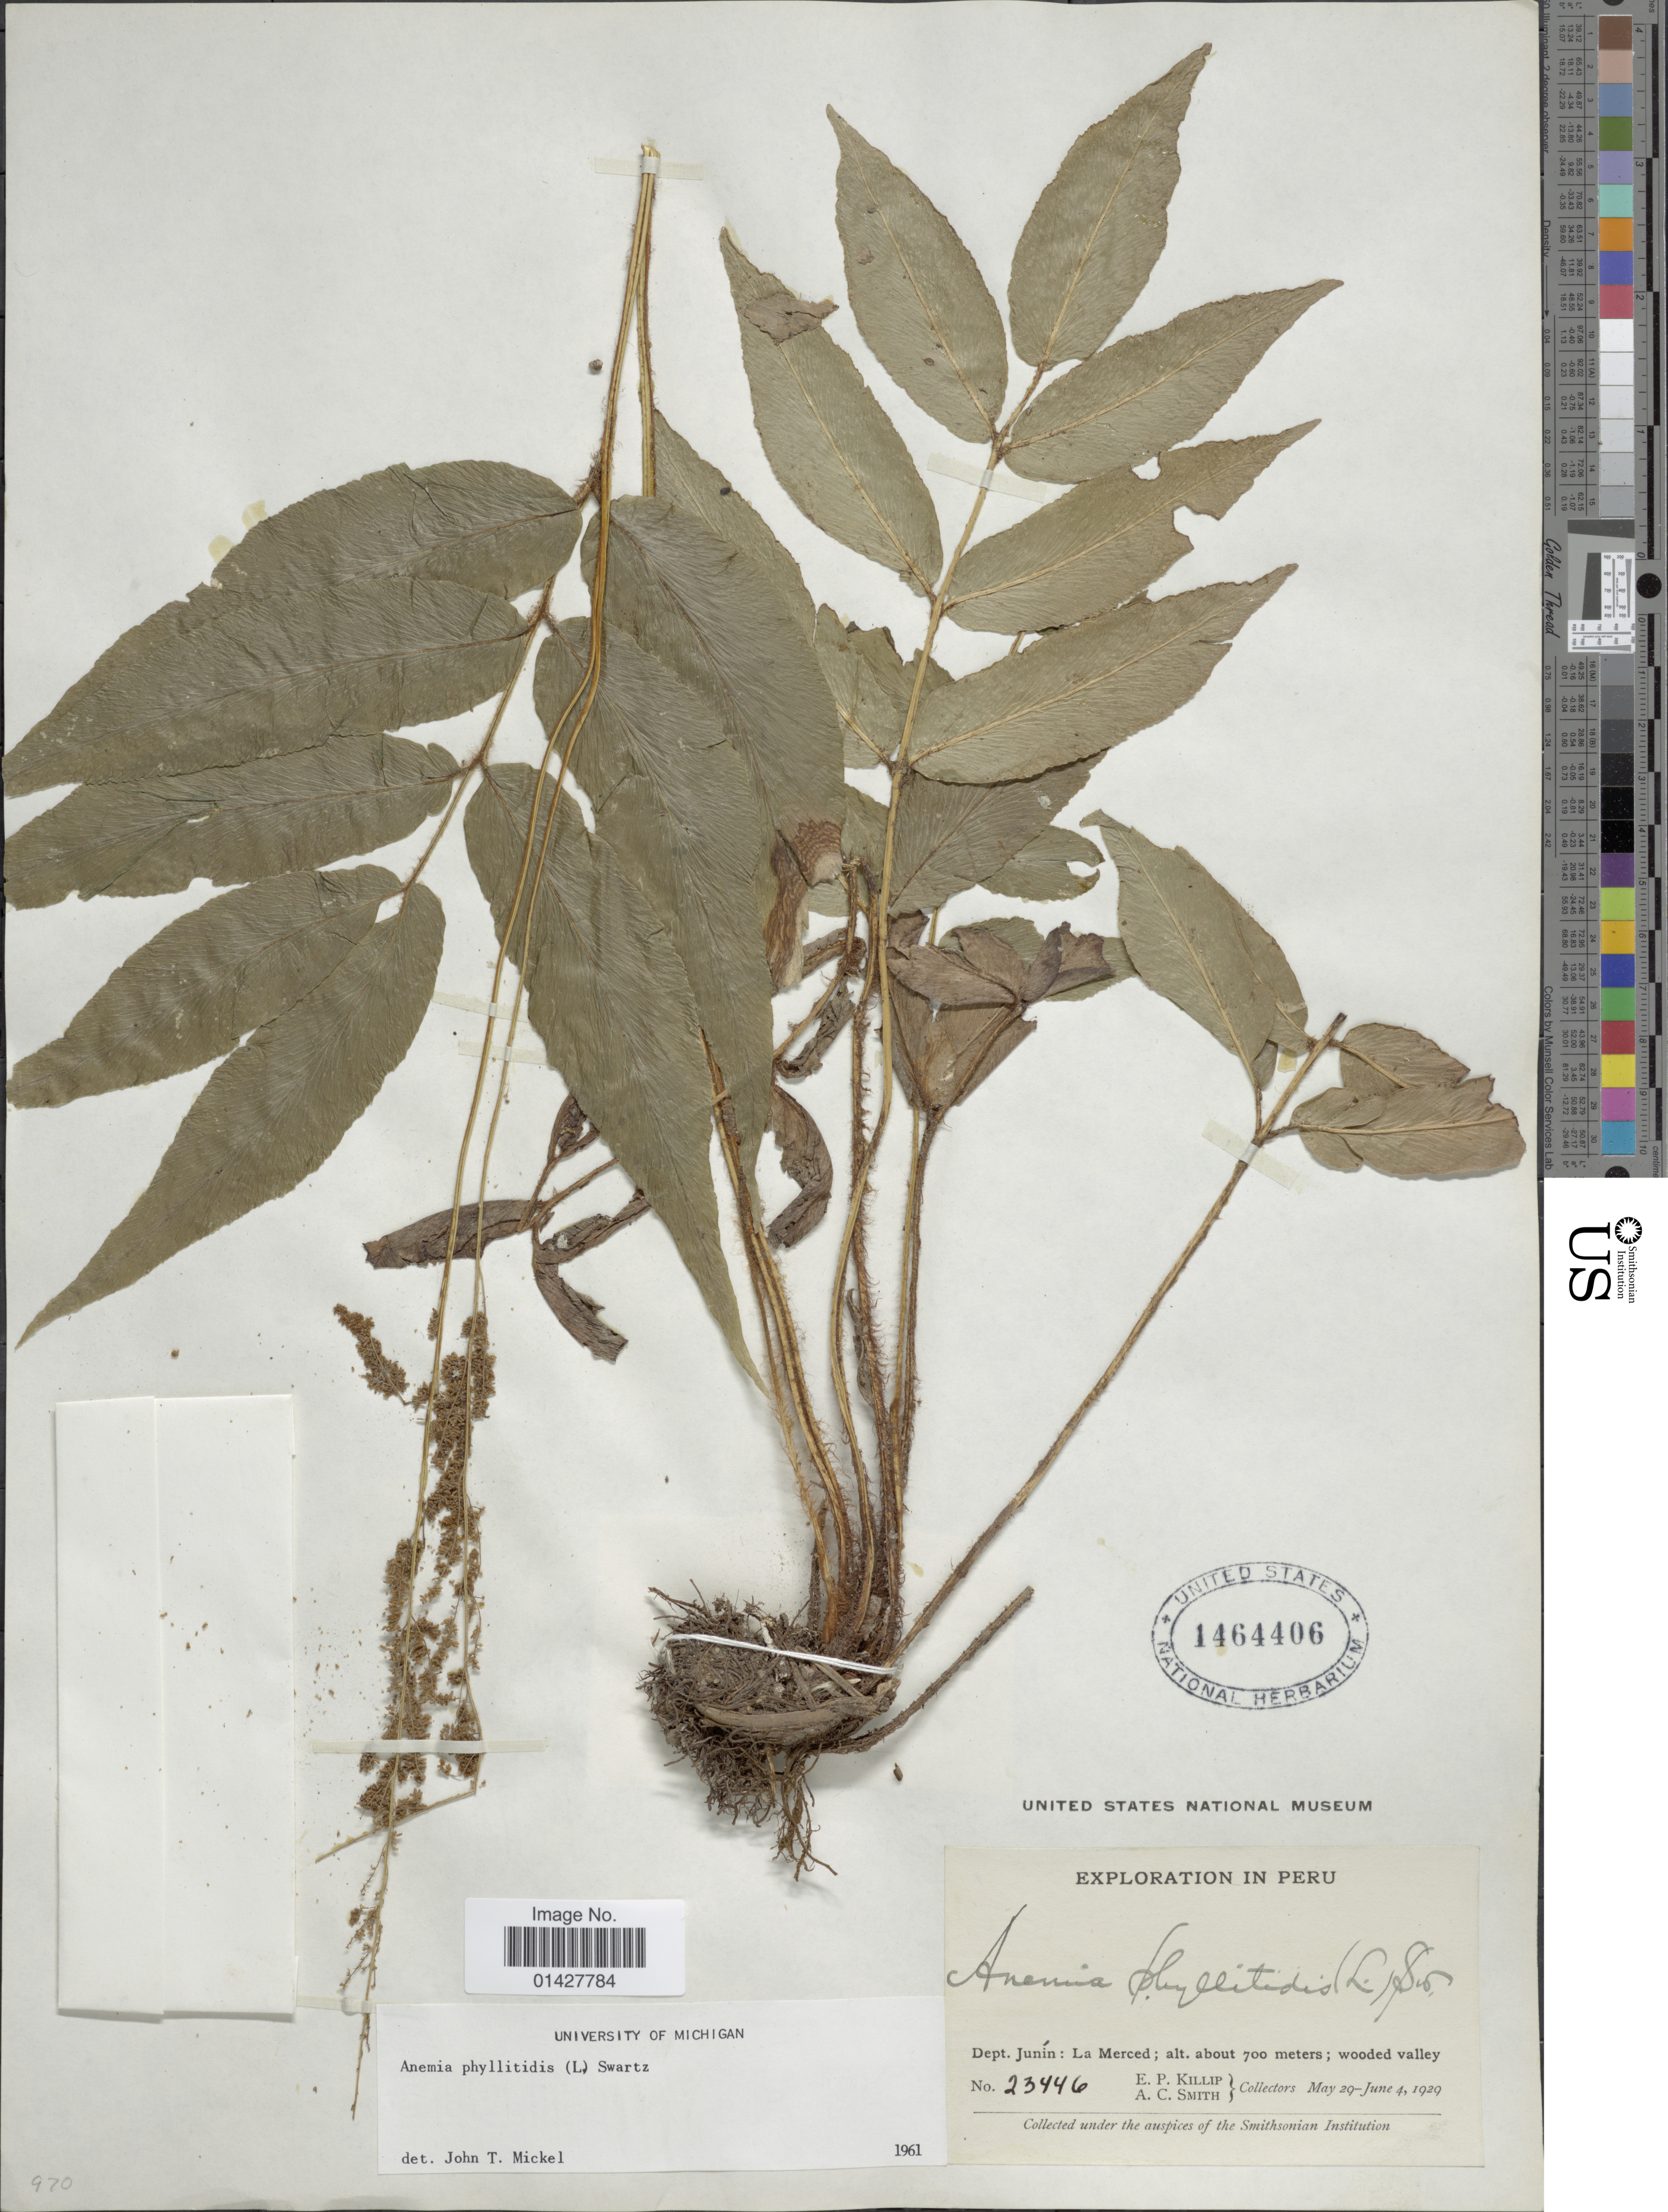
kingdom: Plantae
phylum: Tracheophyta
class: Polypodiopsida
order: Schizaeales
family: Anemiaceae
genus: Anemia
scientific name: Anemia phyllitidis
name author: (L.) Sw.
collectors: E. P. Killip & A. C. Smith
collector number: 23446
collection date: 1929-05-29/1929-06-04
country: Peru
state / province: Junín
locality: Dept. Junín: La Merced; wooded valley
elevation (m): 700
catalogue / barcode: US 1464406